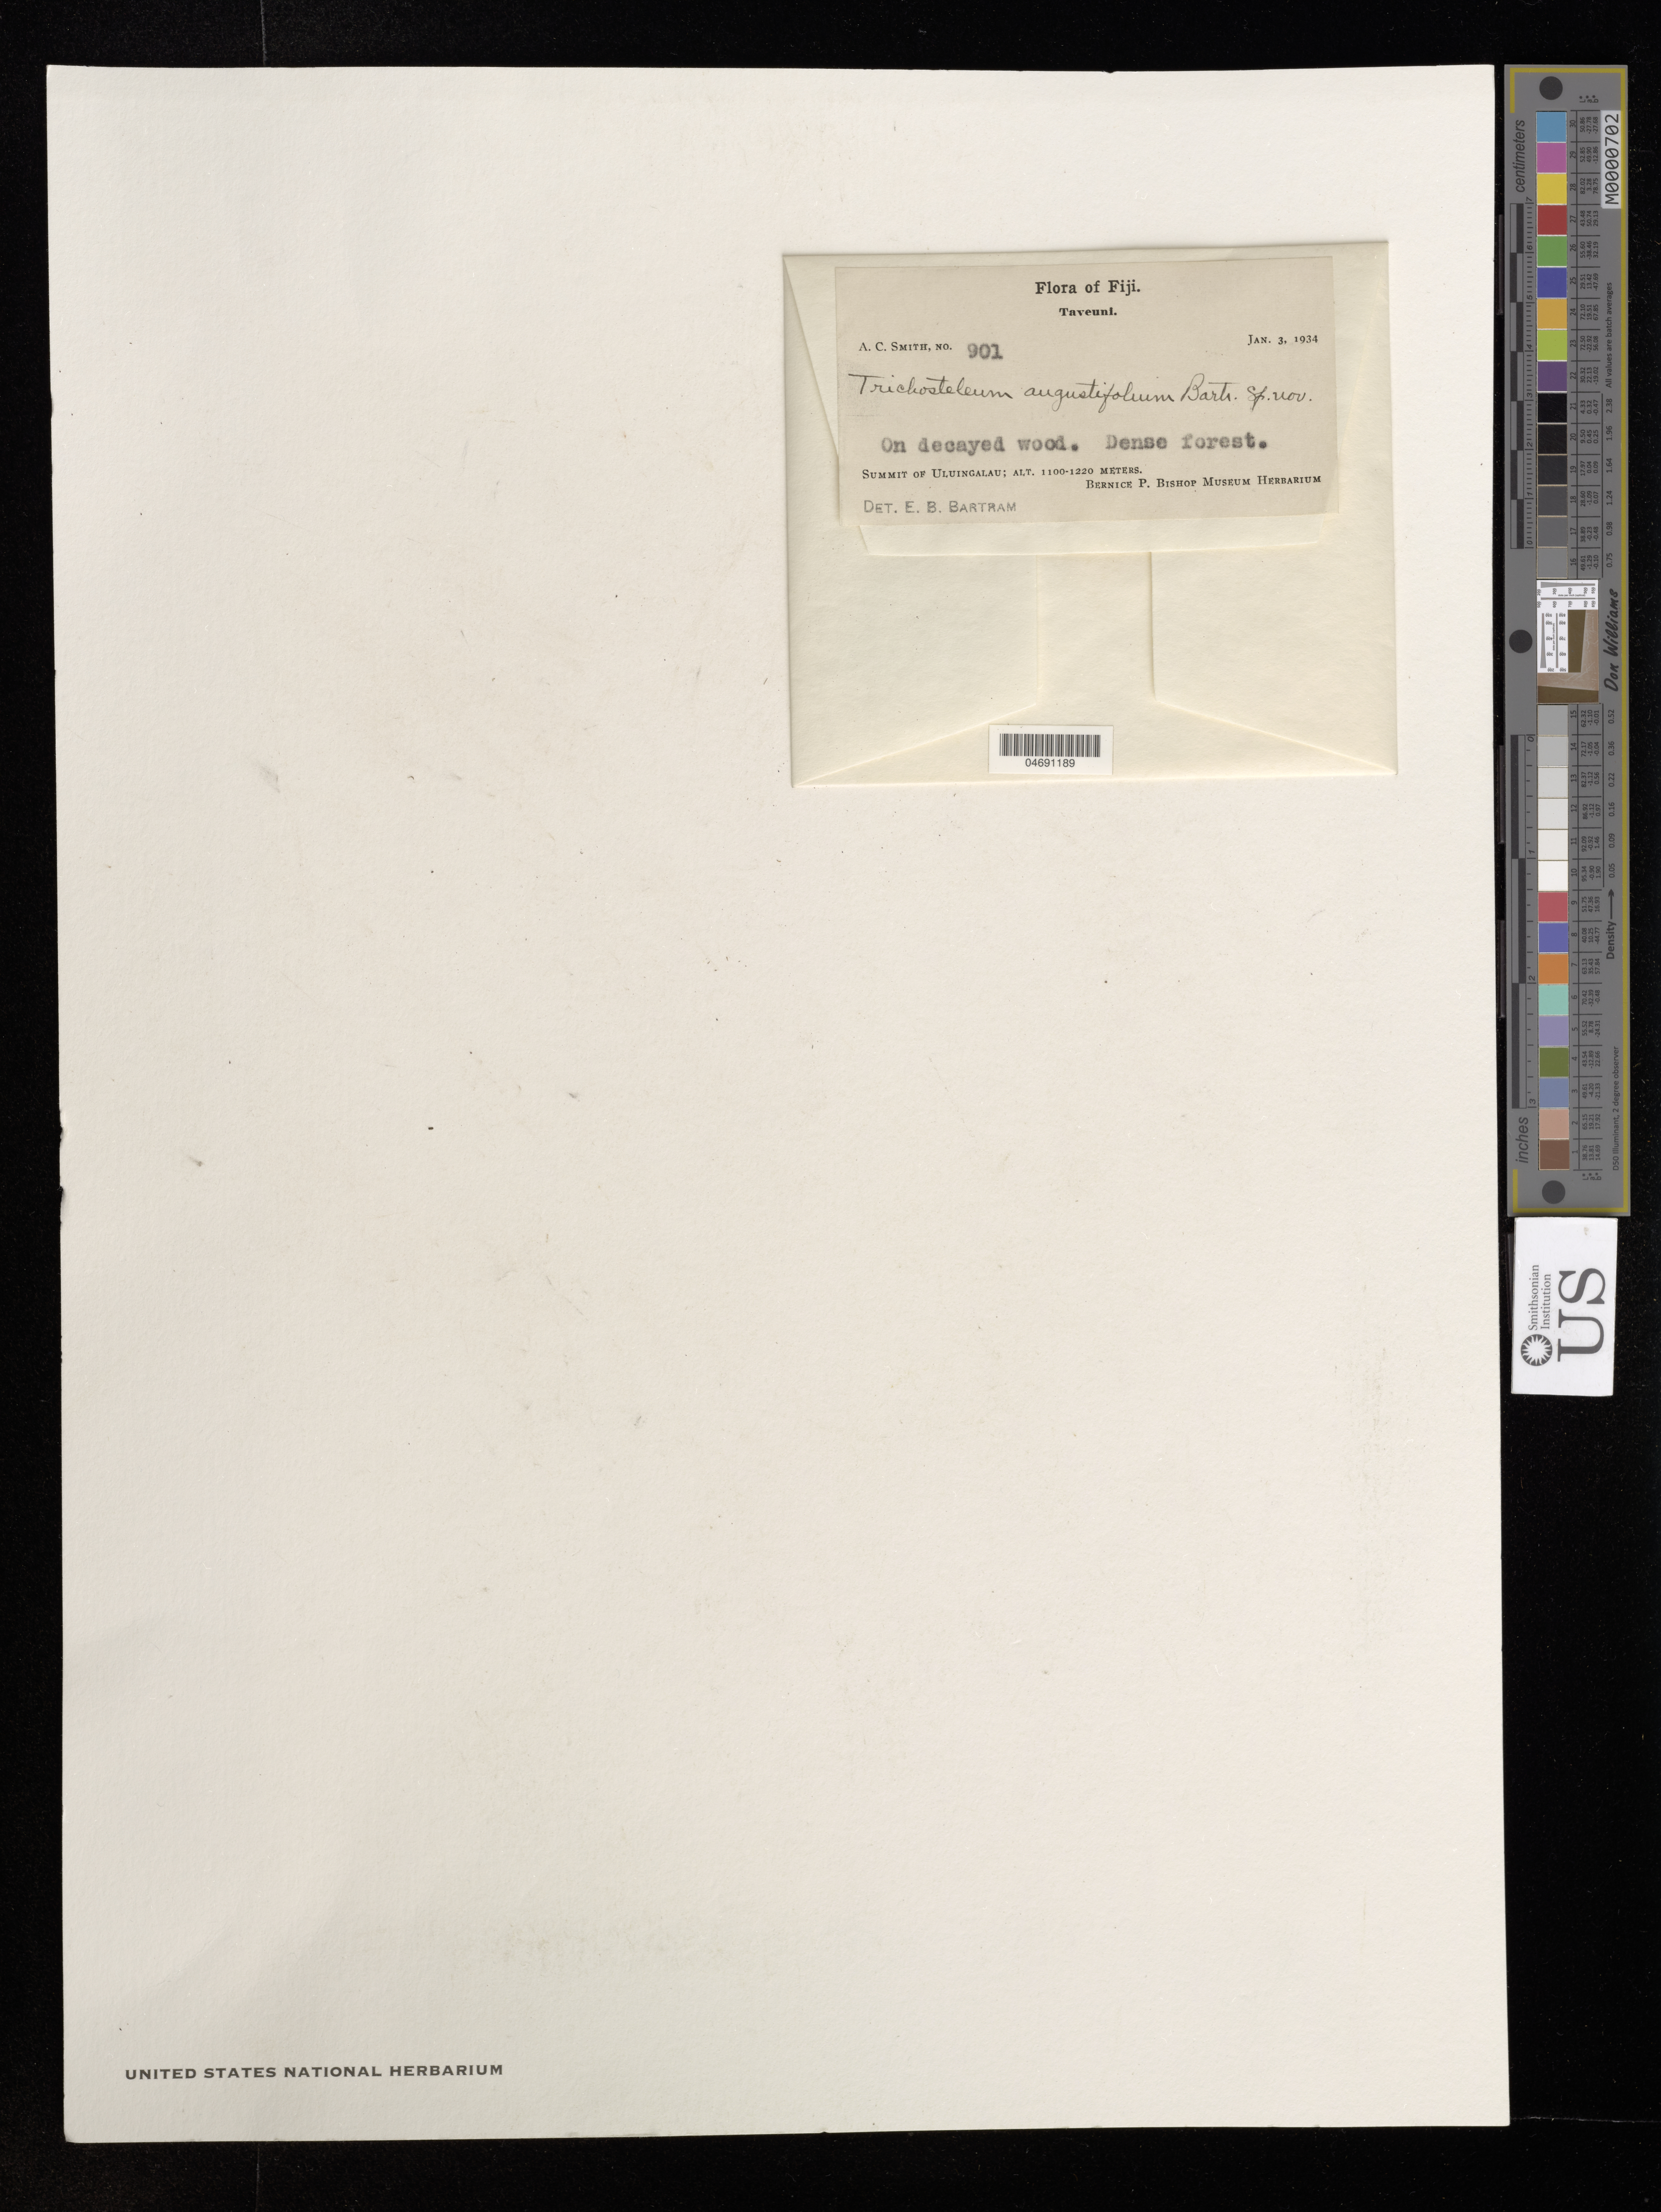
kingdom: Plantae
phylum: Tracheophyta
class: Magnoliopsida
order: Lamiales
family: Gesneriaceae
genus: Trichosporum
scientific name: Trichosporum angustifolium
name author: Nees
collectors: A. C. Smith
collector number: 901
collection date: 1934-01-03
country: Fiji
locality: Taveuni. Summit of Uluingalau.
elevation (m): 1100